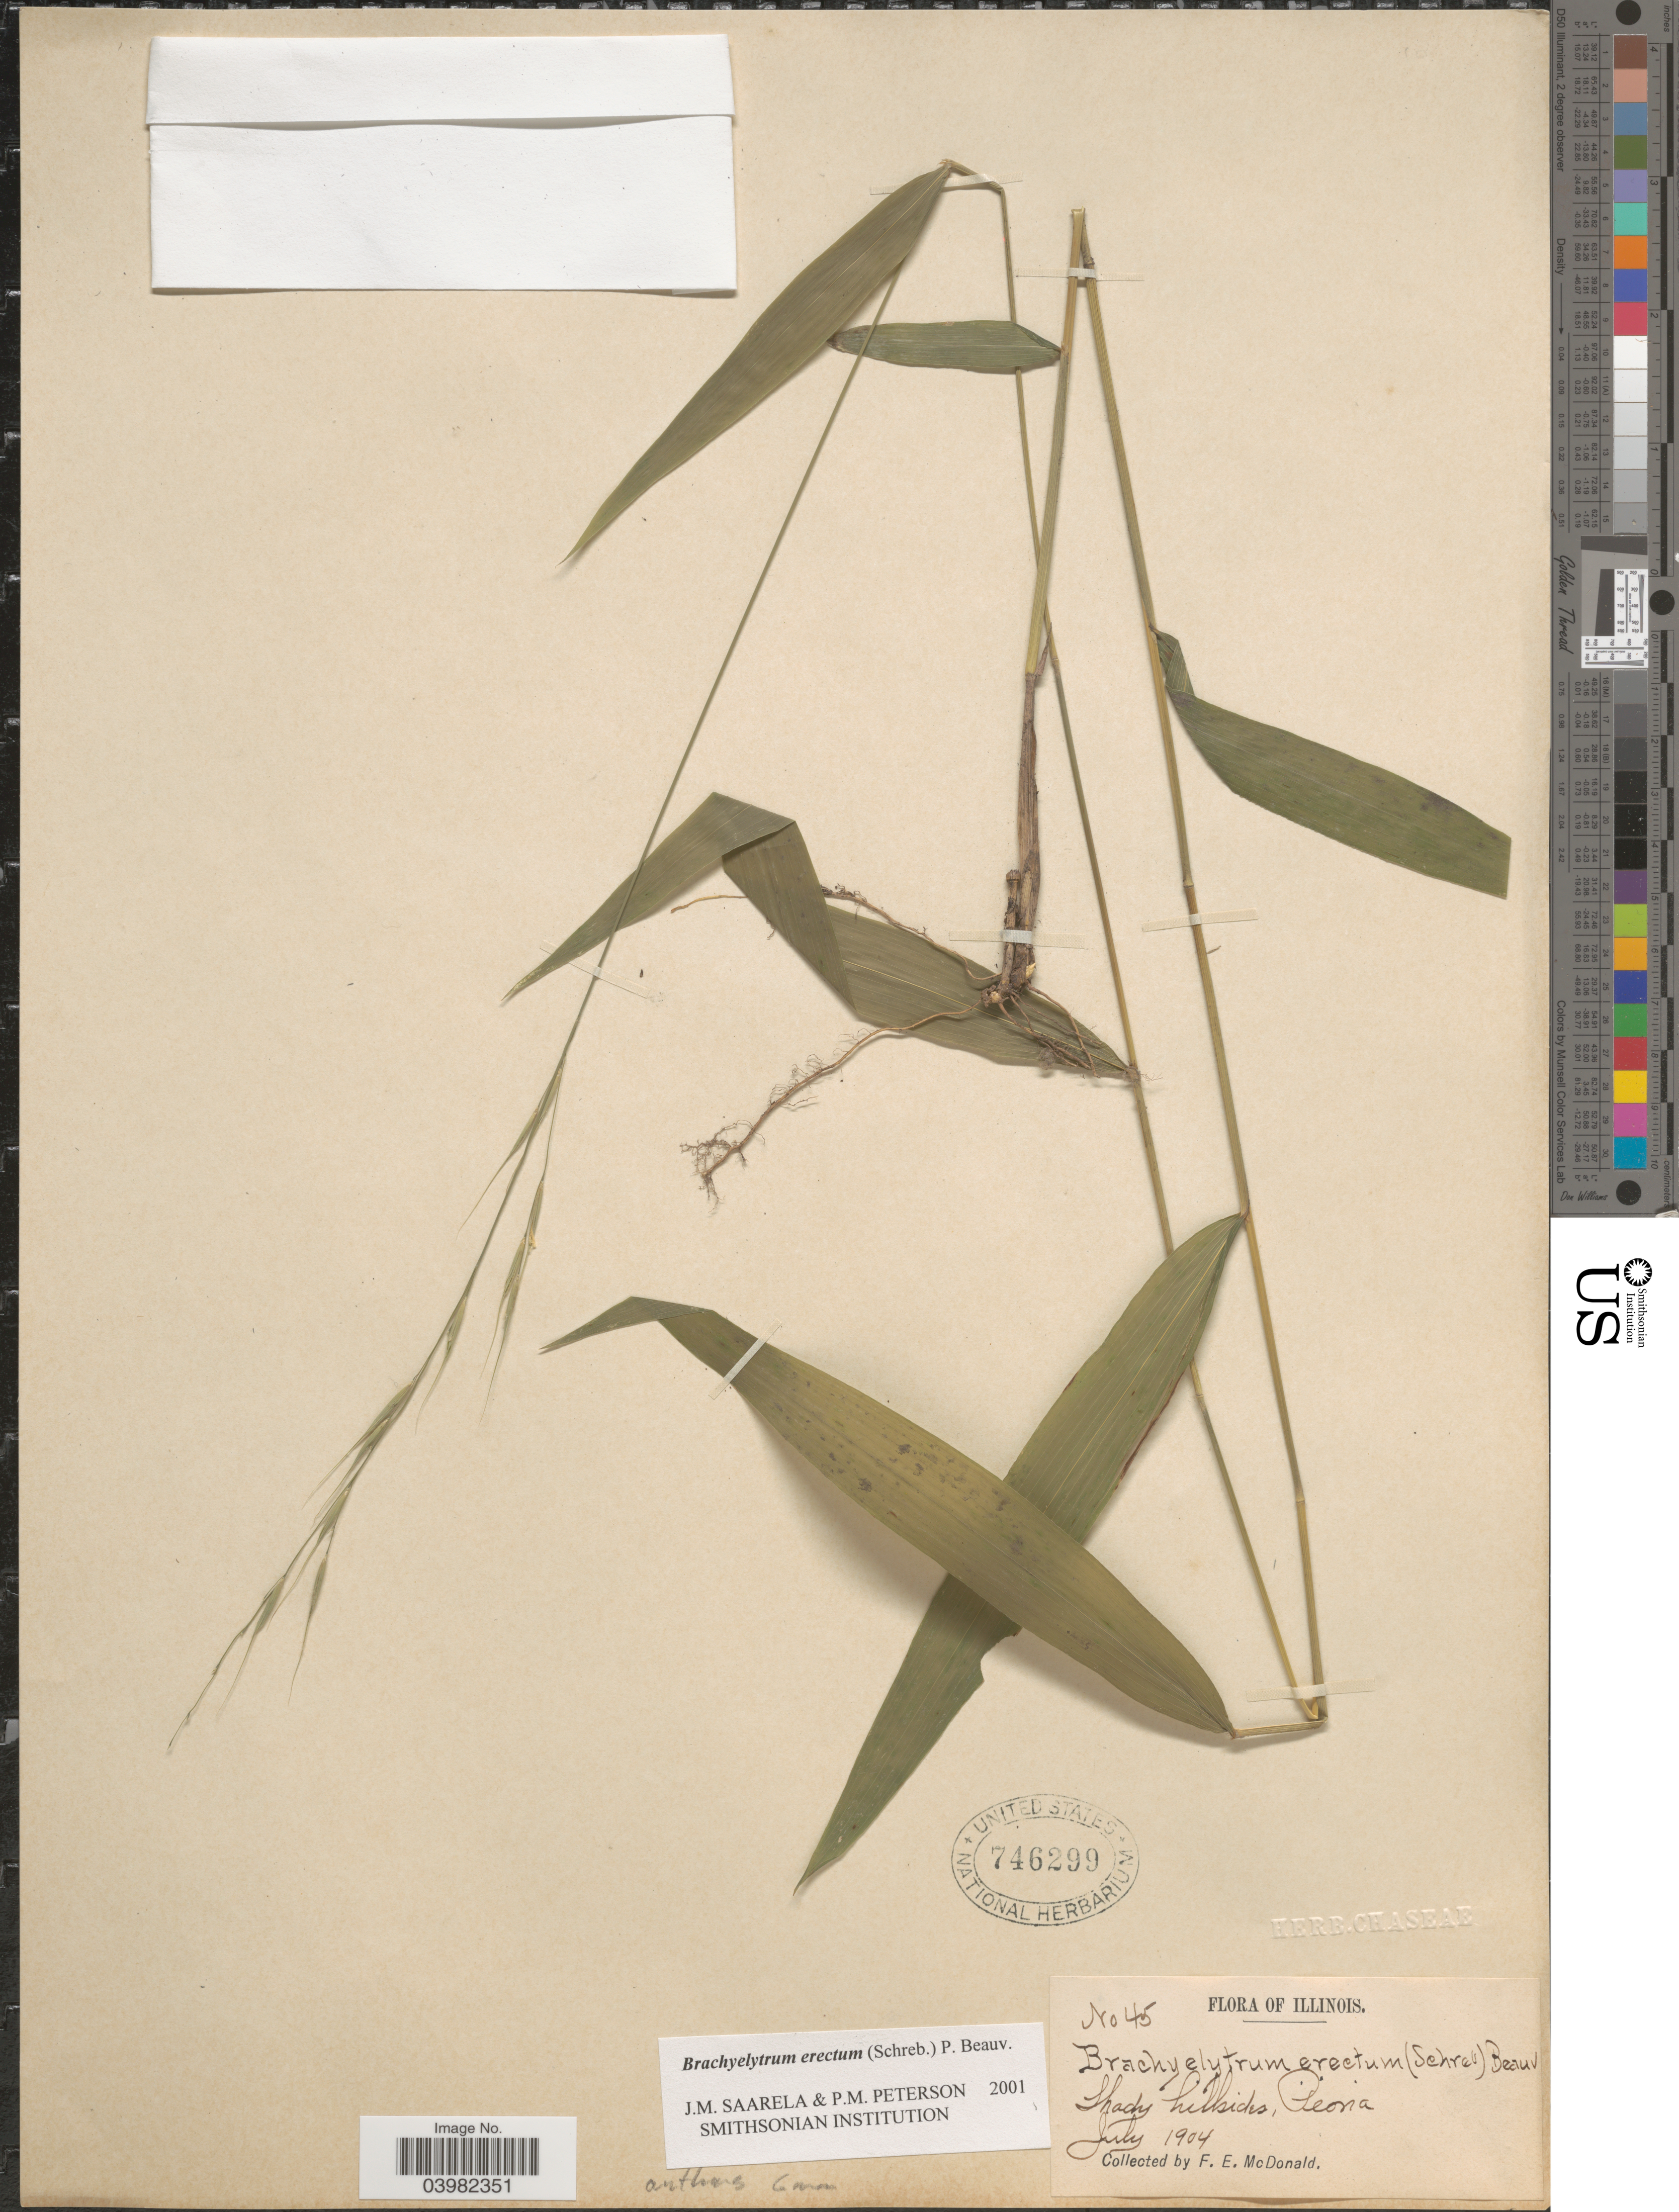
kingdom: Plantae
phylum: Tracheophyta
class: Liliopsida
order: Poales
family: Poaceae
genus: Brachyelytrum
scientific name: Brachyelytrum erectum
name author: (Schreb.) P. Beauv.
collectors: F. E. McDonald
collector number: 45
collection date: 1904-07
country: United States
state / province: Illinois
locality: Shady hillsides, Peoria.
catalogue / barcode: US 746299